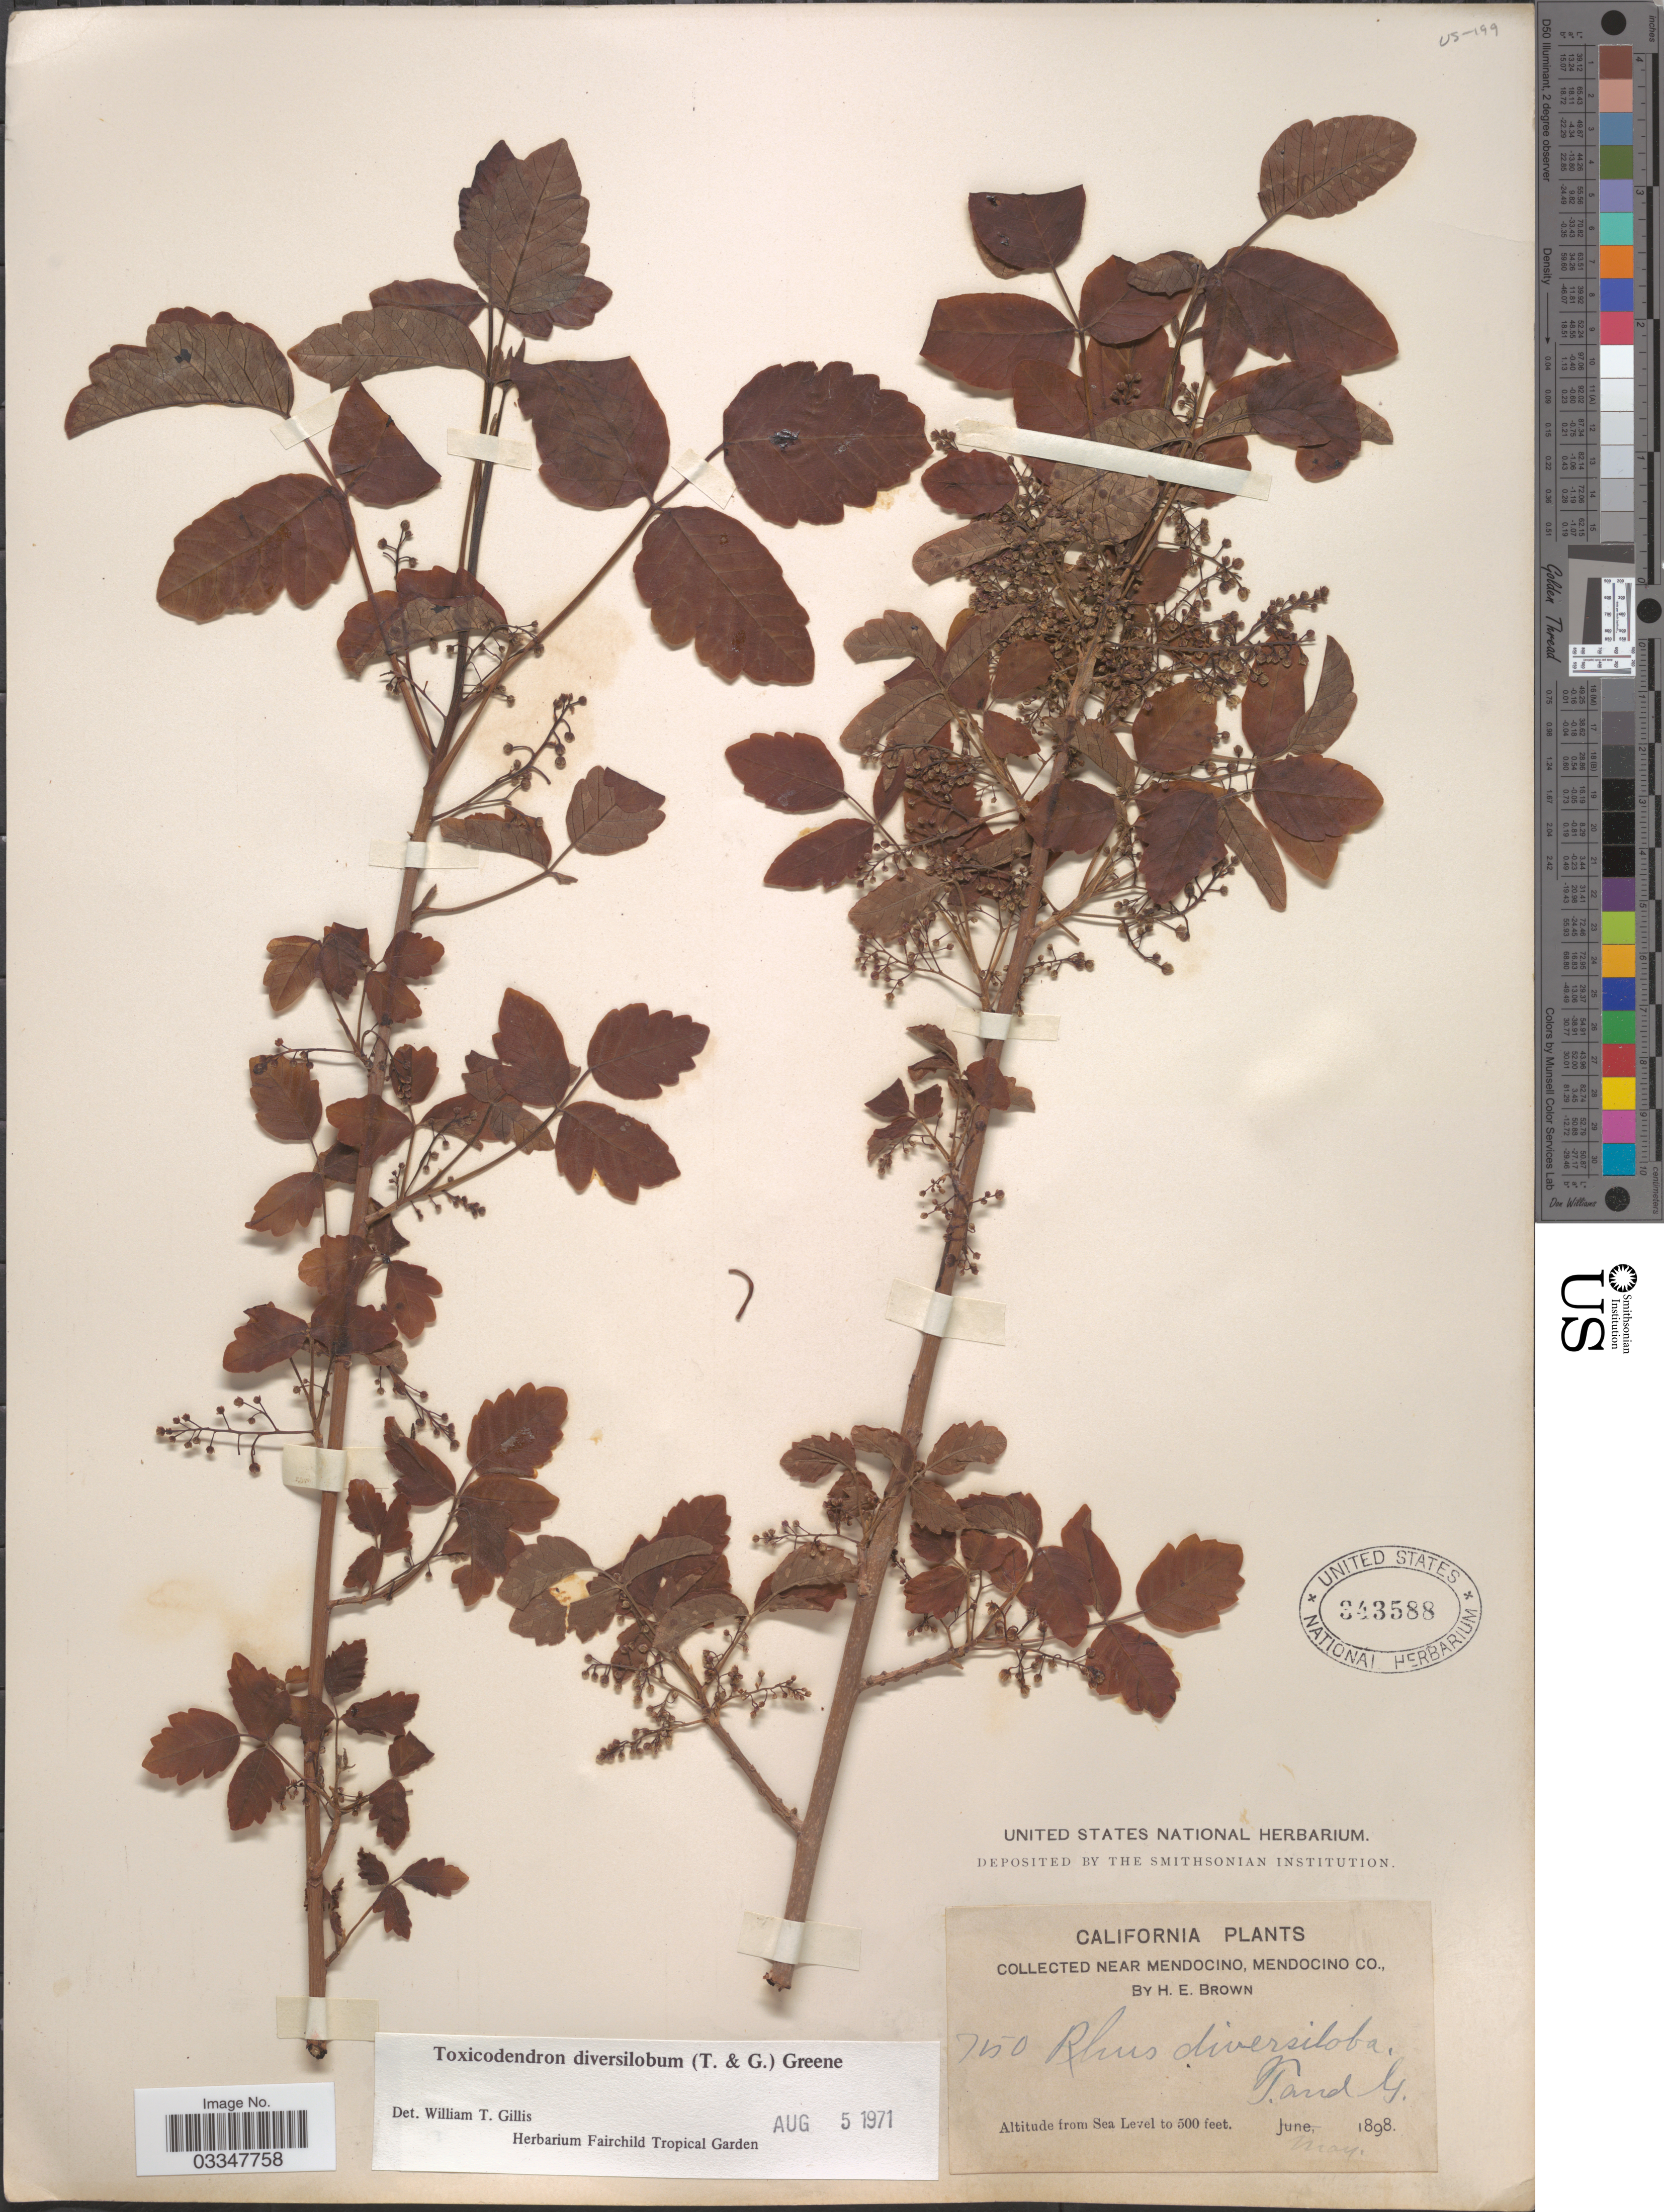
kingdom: Plantae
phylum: Tracheophyta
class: Magnoliopsida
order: Sapindales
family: Anacardiaceae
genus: Toxicodendron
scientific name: Toxicodendron diversilobum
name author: (Torr. & A. Gray) Greene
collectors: H. E. Brown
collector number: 750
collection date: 1898-05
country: United States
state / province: California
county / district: Mendocino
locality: Near Mendocino, Mendocino Co.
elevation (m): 0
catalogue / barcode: US 343588